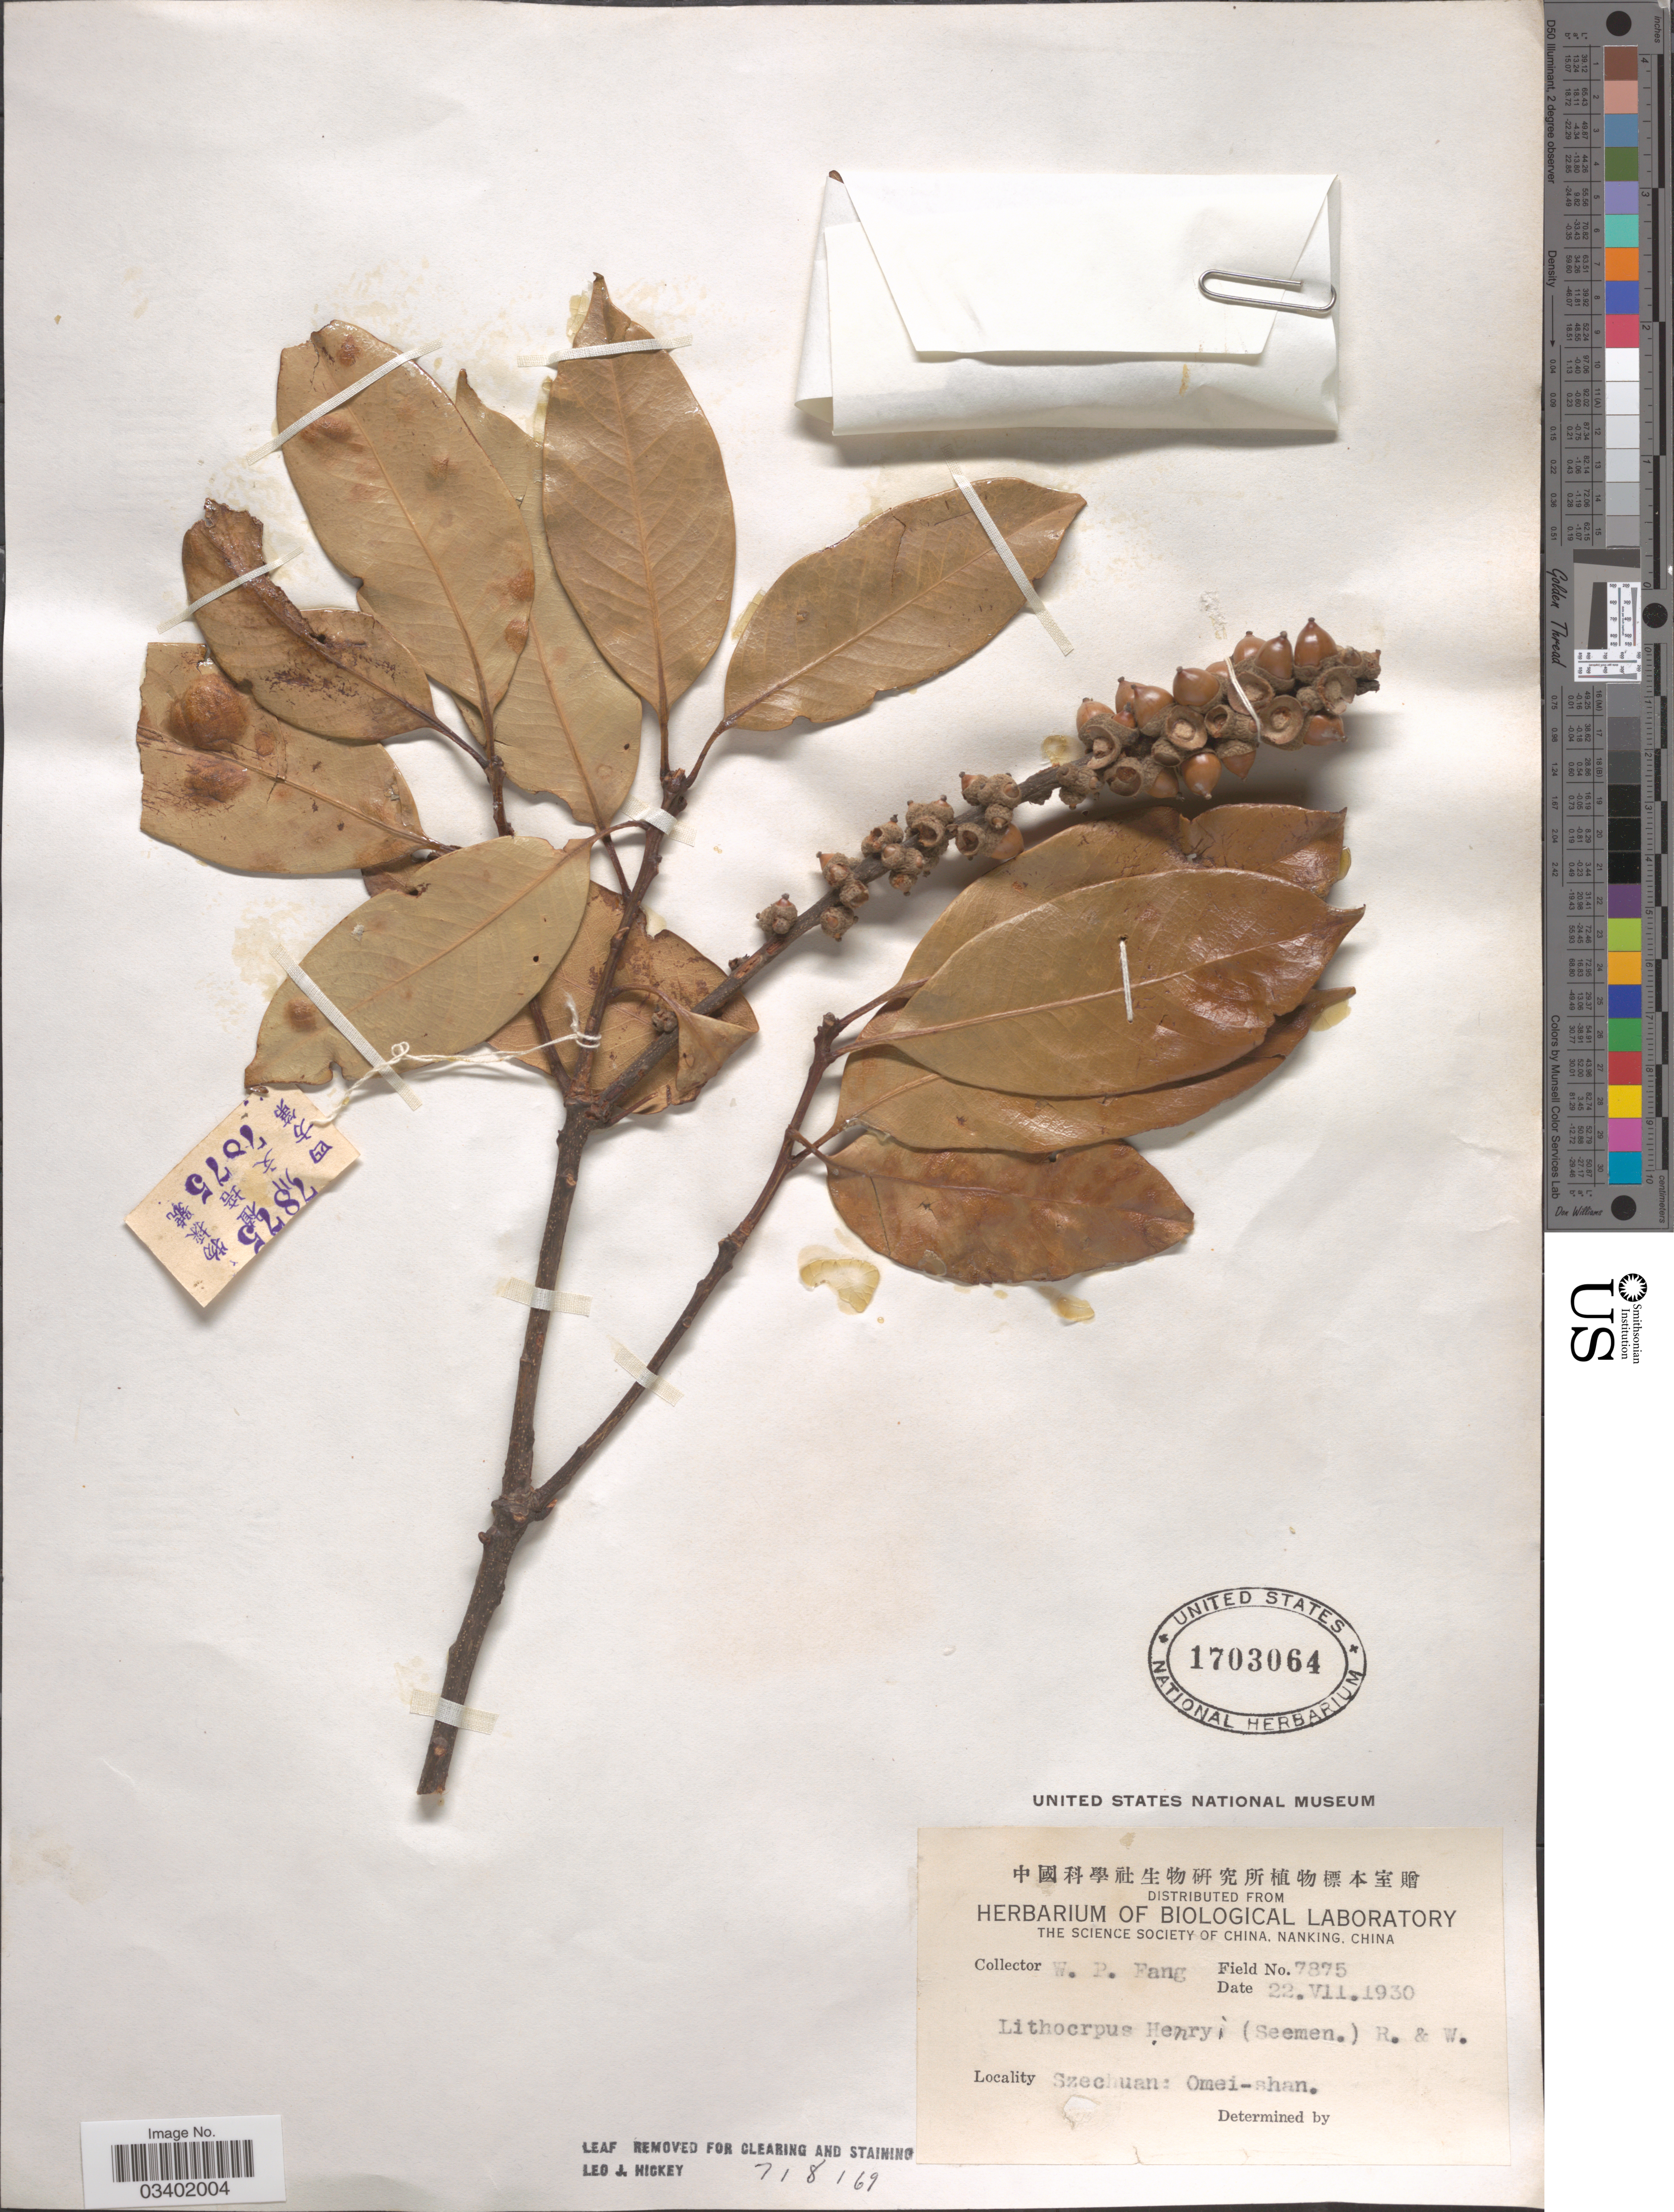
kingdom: Plantae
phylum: Tracheophyta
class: Magnoliopsida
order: Fagales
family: Fagaceae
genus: Lithocarpus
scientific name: Lithocarpus henryi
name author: Rehder & E.H. Wilson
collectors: W. P. Fang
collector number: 7875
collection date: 1930-07-22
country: China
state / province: Sichuan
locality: Szechuan: Omei-shan.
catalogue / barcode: US 1703064